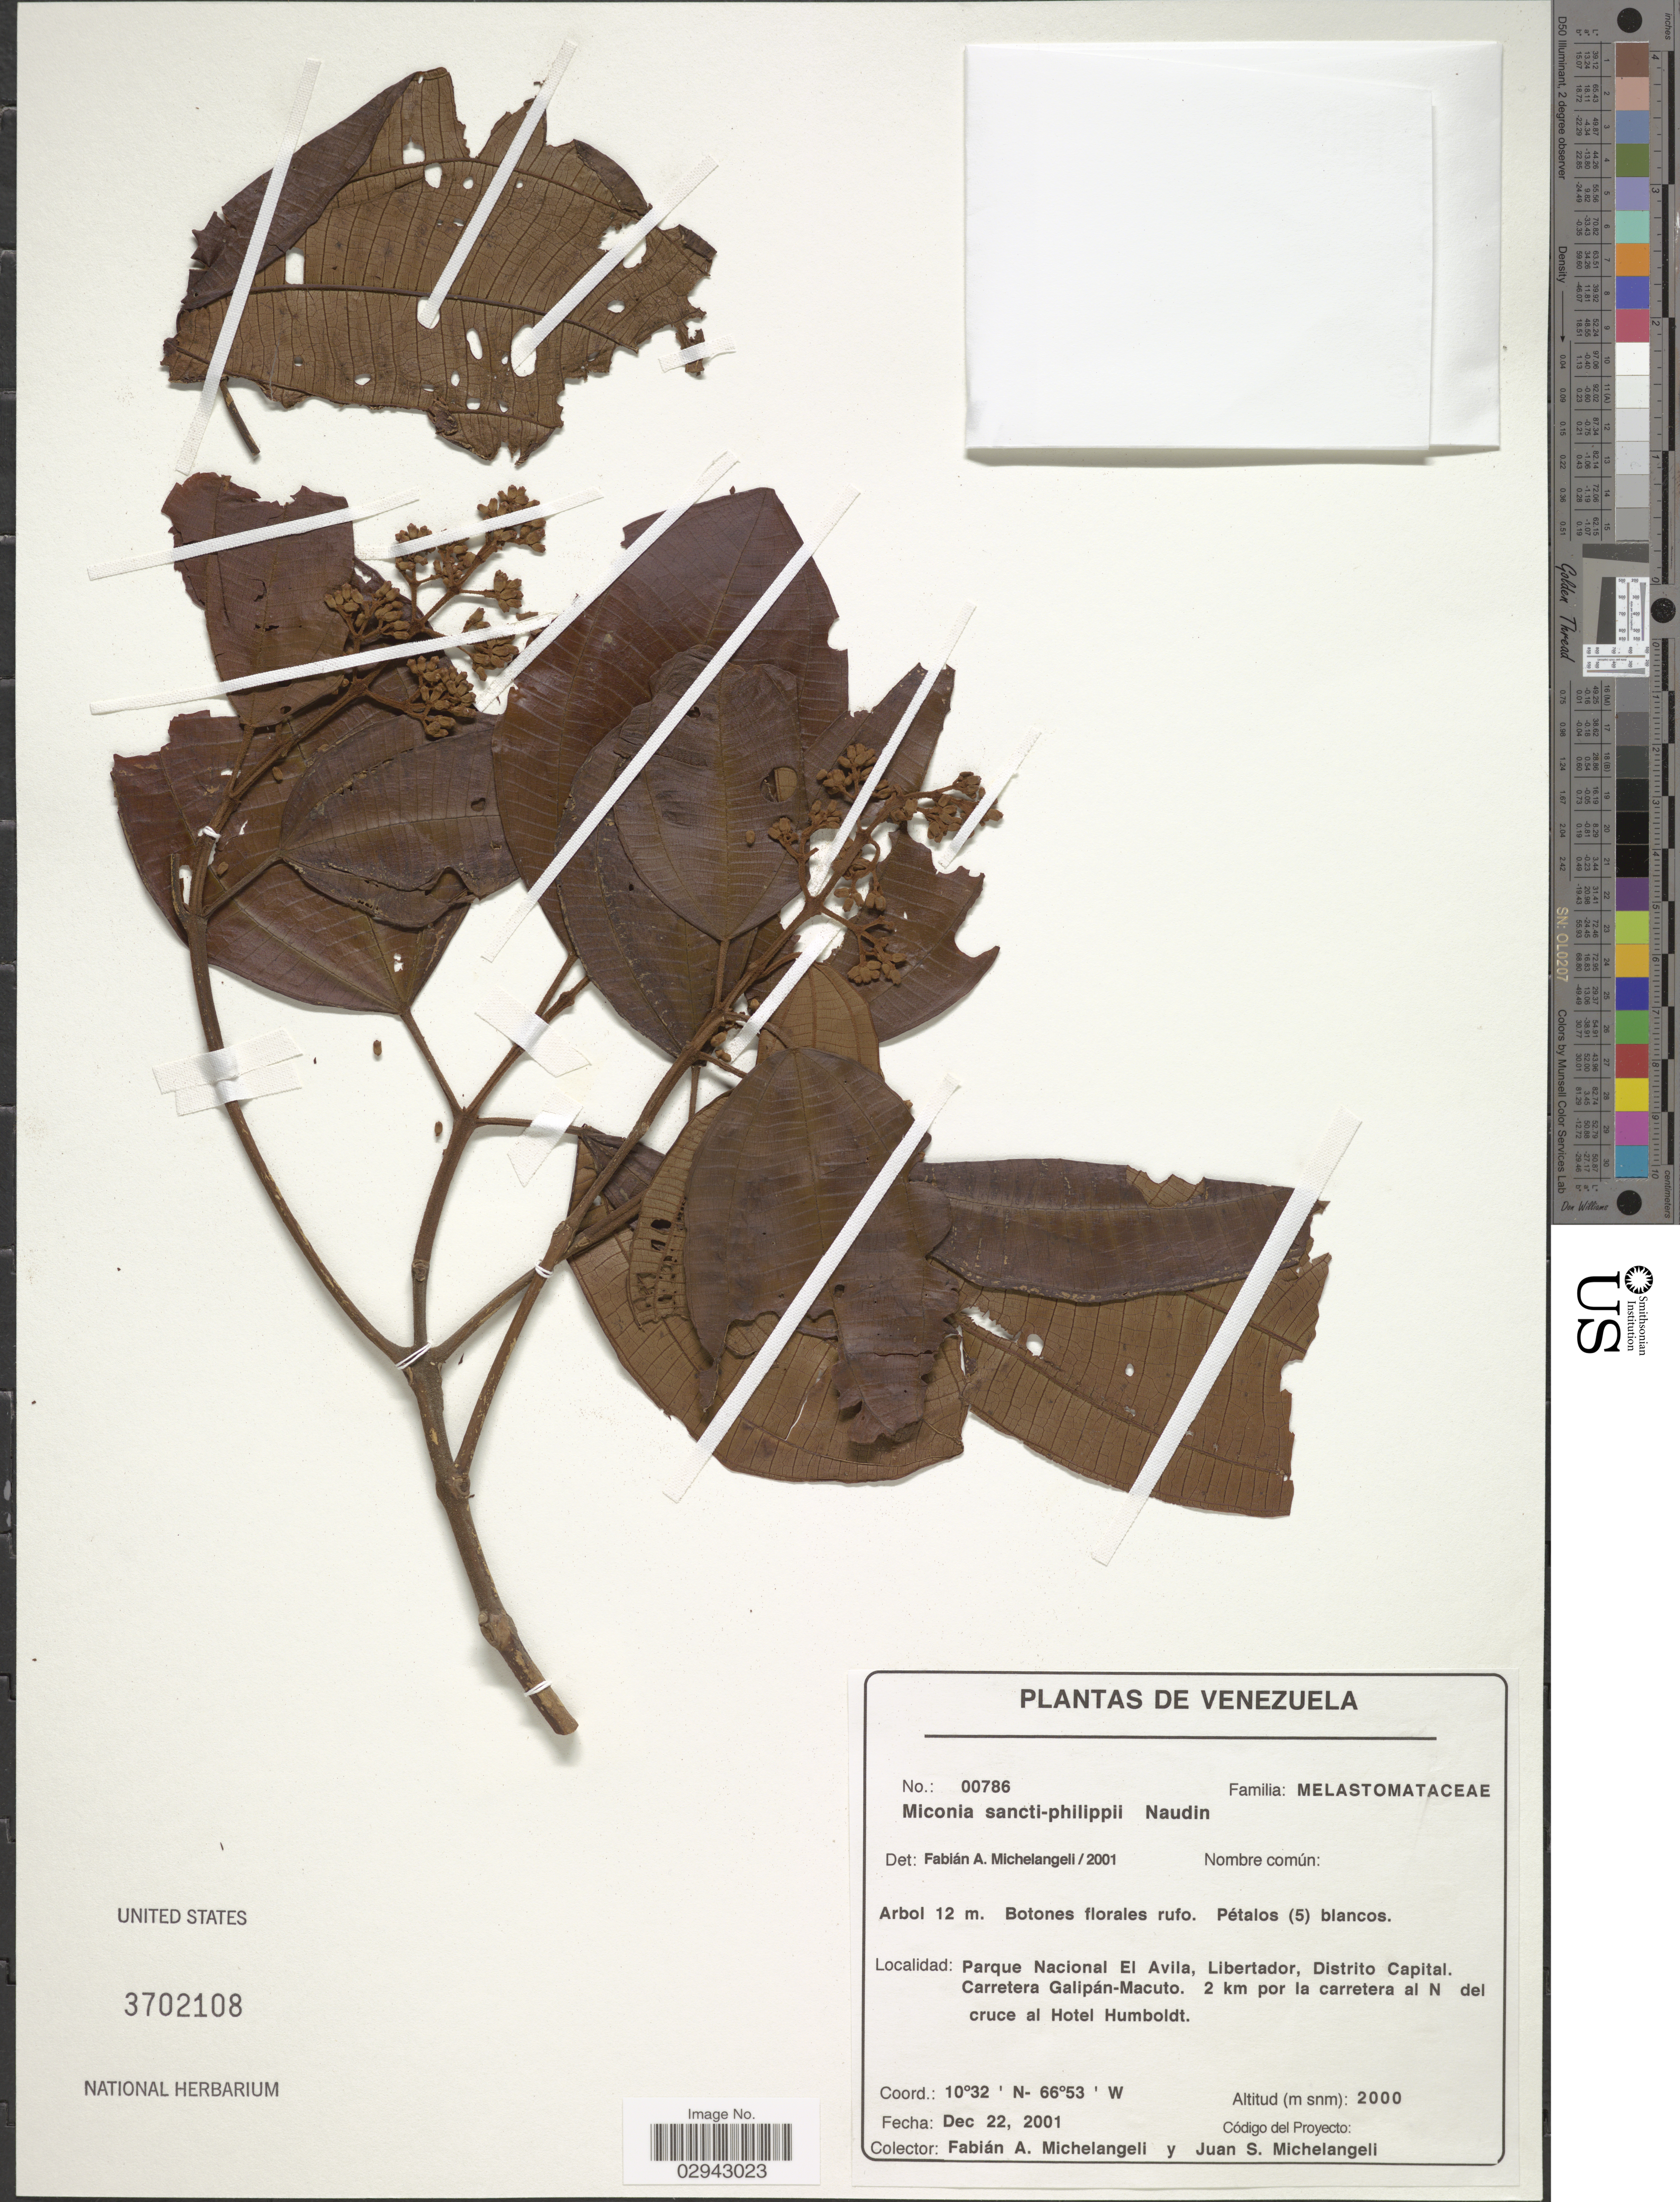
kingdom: Plantae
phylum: Tracheophyta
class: Magnoliopsida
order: Myrtales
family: Melastomataceae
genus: Miconia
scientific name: Miconia sancti-philippi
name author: Naudin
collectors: F. A. Michelangeli & J. Michelangeli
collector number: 00786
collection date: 2001-12-22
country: Venezuela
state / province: Miranda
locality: Parque Nacional El Avila, Libertador, Distrito Capital. Carretera Galipán-Macuto. 2 km por la carretera al N del cruce al Hotel Humboldt.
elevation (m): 2000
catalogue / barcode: US 3702108